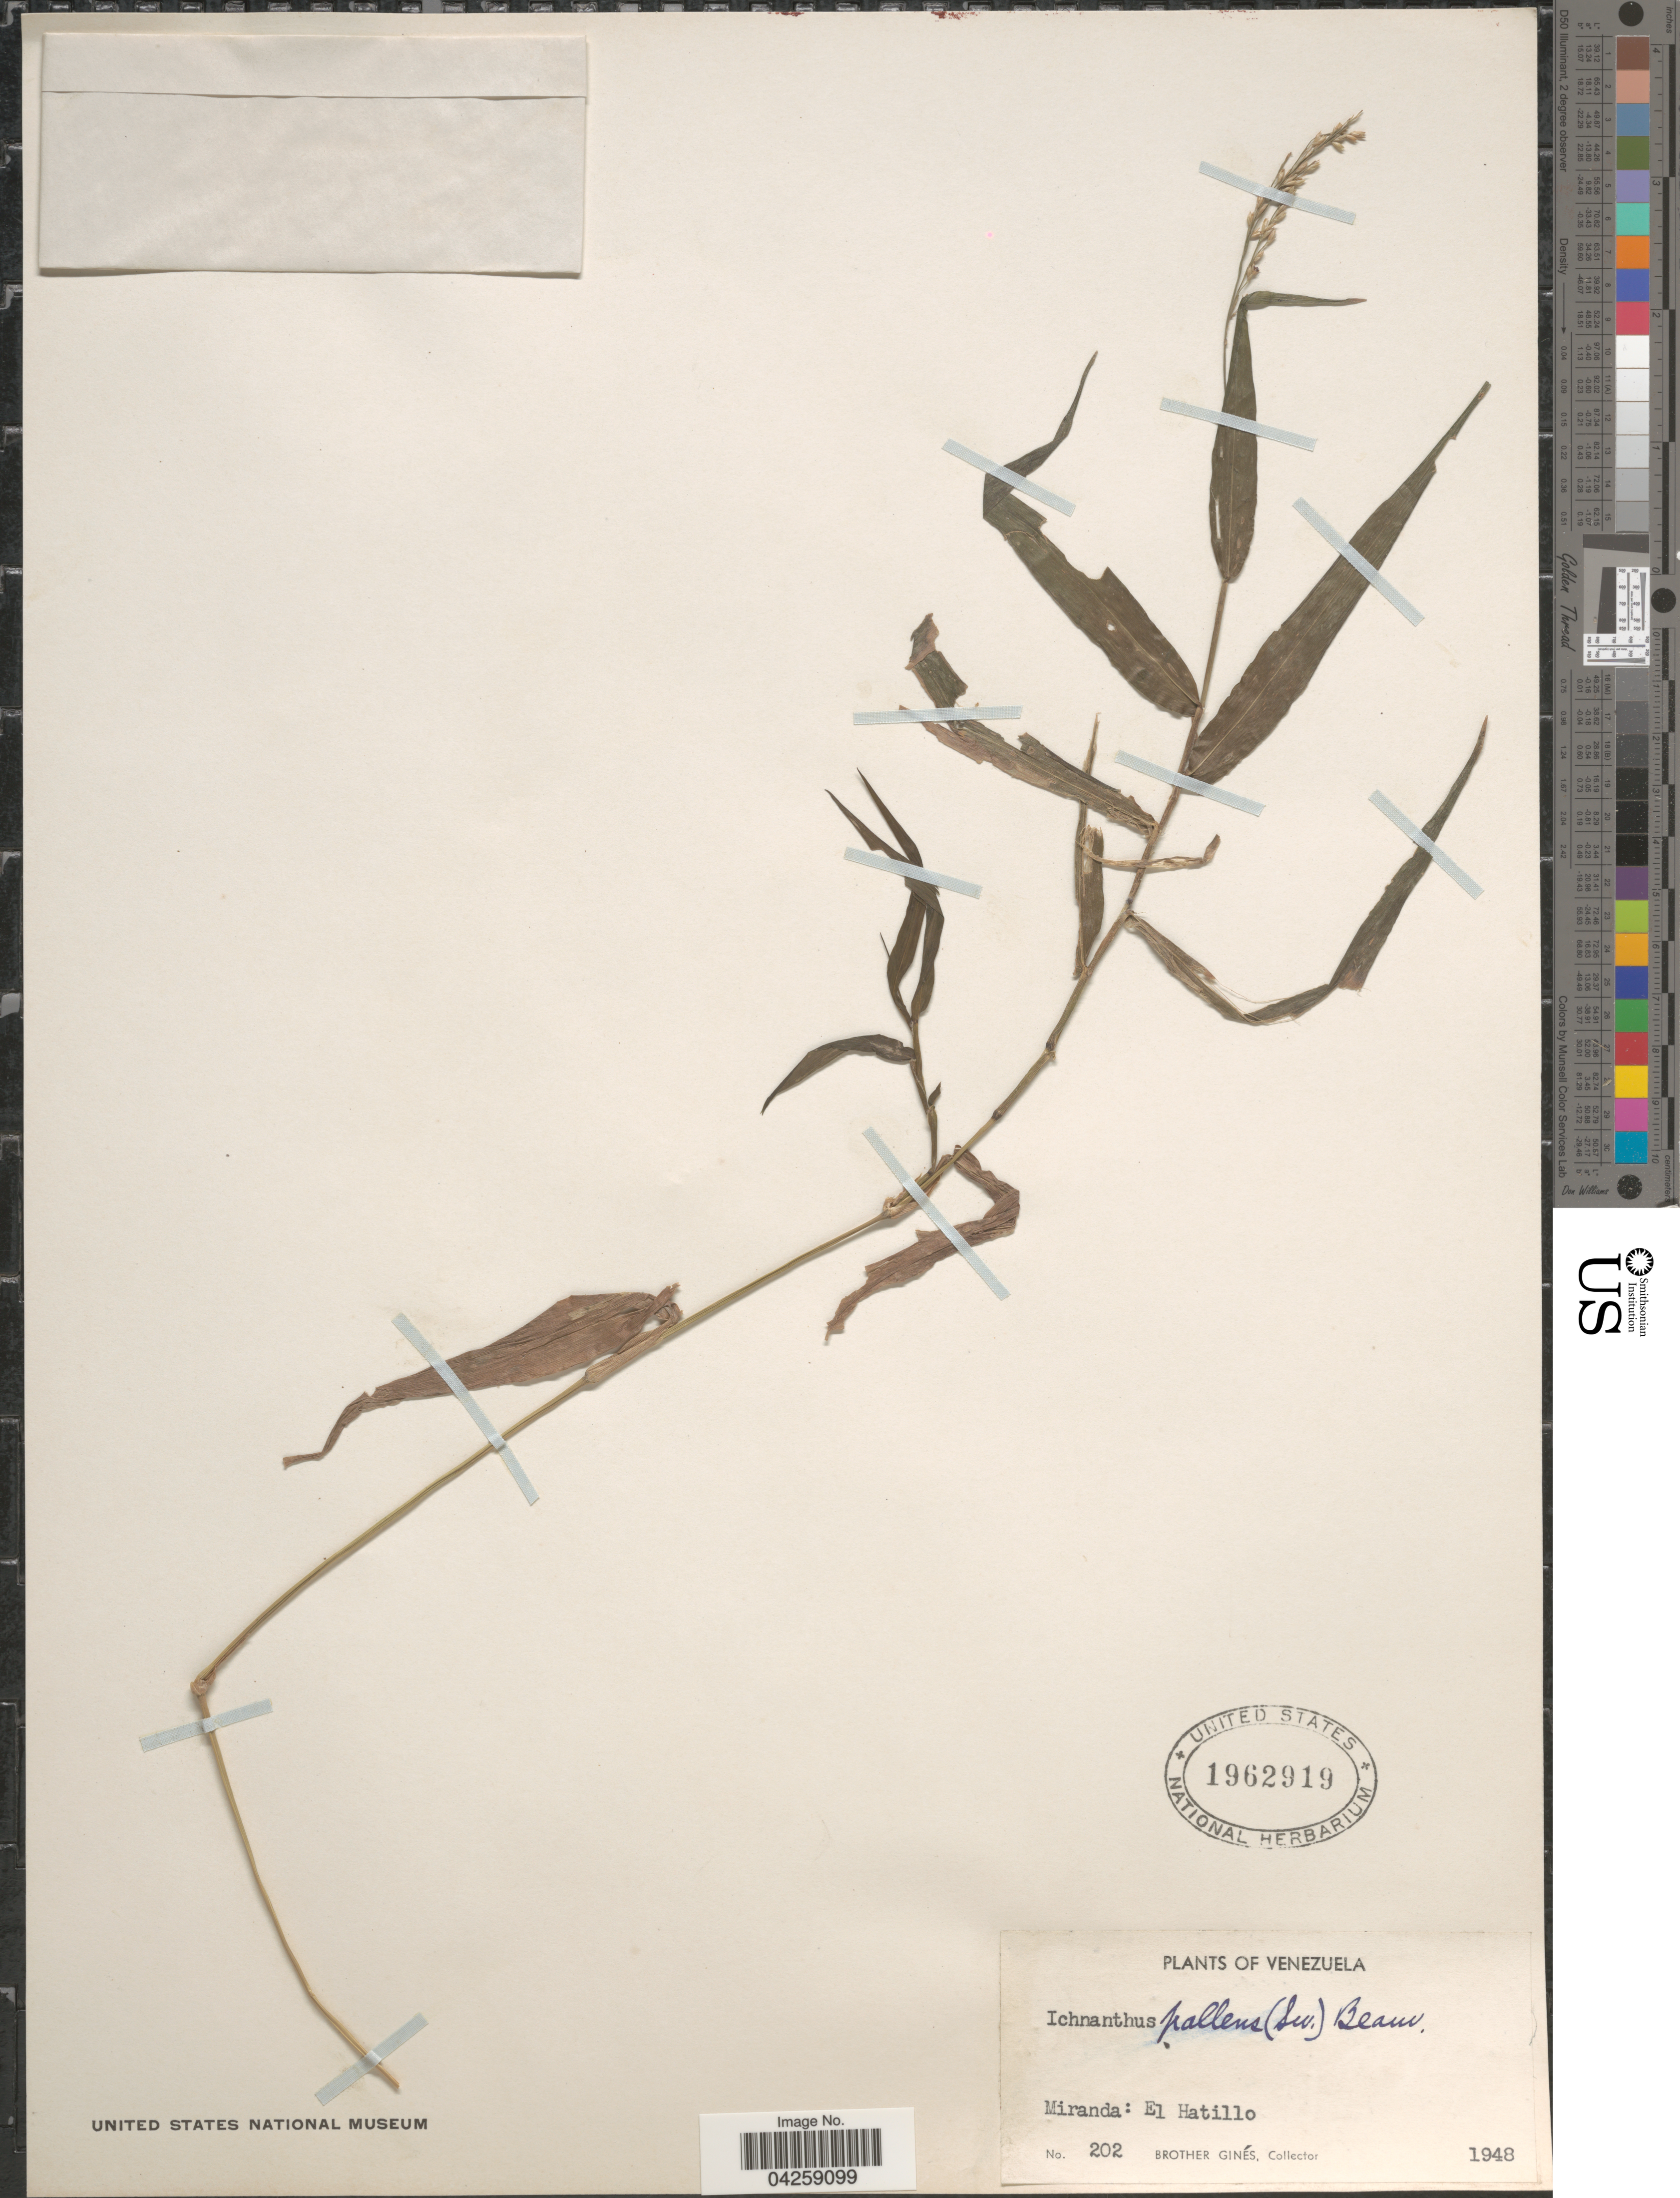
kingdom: Plantae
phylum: Tracheophyta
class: Liliopsida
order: Poales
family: Poaceae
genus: Ichnanthus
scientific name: Ichnanthus pallens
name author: (Sw.) Munro ex Benth.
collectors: Bro. Gines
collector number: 202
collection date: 1948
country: Venezuela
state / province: Miranda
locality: El Hatillo.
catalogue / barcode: US 1962919